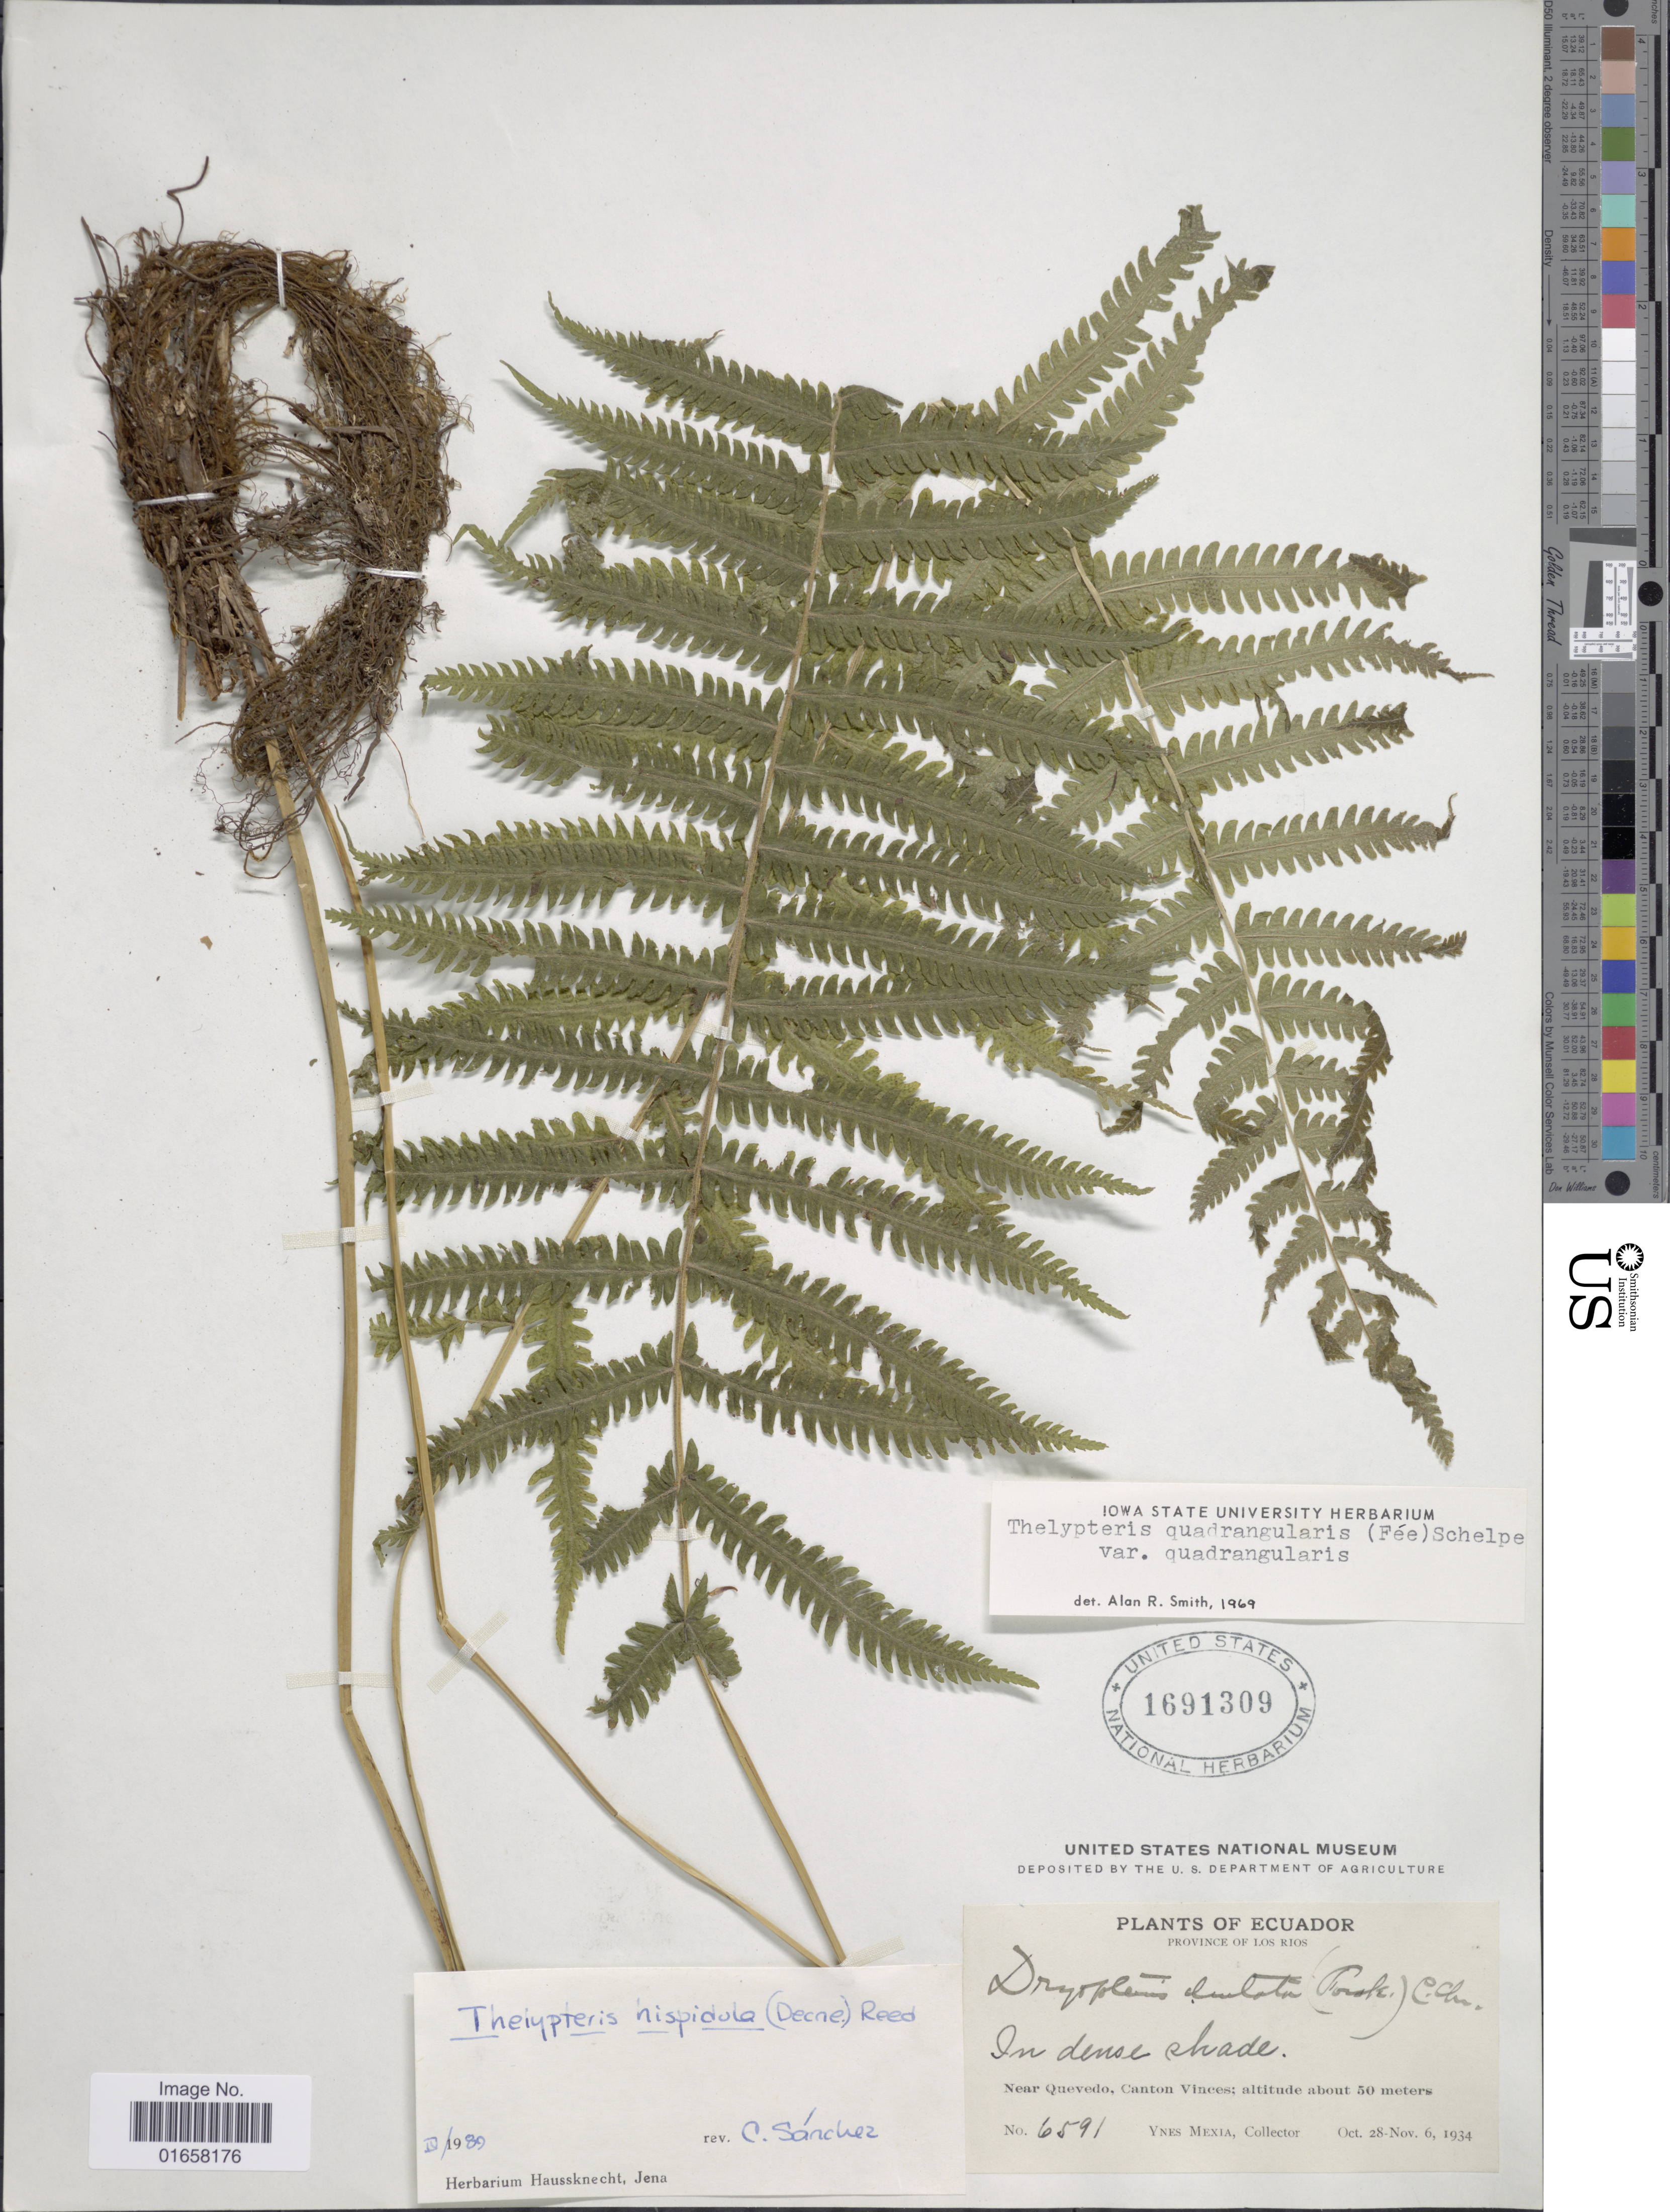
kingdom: Plantae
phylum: Tracheophyta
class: Polypodiopsida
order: Polypodiales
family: Thelypteridaceae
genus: Christella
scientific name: Christella hispidula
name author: (Decne.) Holttum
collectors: Y. Mexia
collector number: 6591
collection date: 1934-10-28/1934-11-06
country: Ecuador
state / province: Los Ríos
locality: Province Los Rios, near Quevedo, Canton Vinces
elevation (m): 50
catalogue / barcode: US 1691309